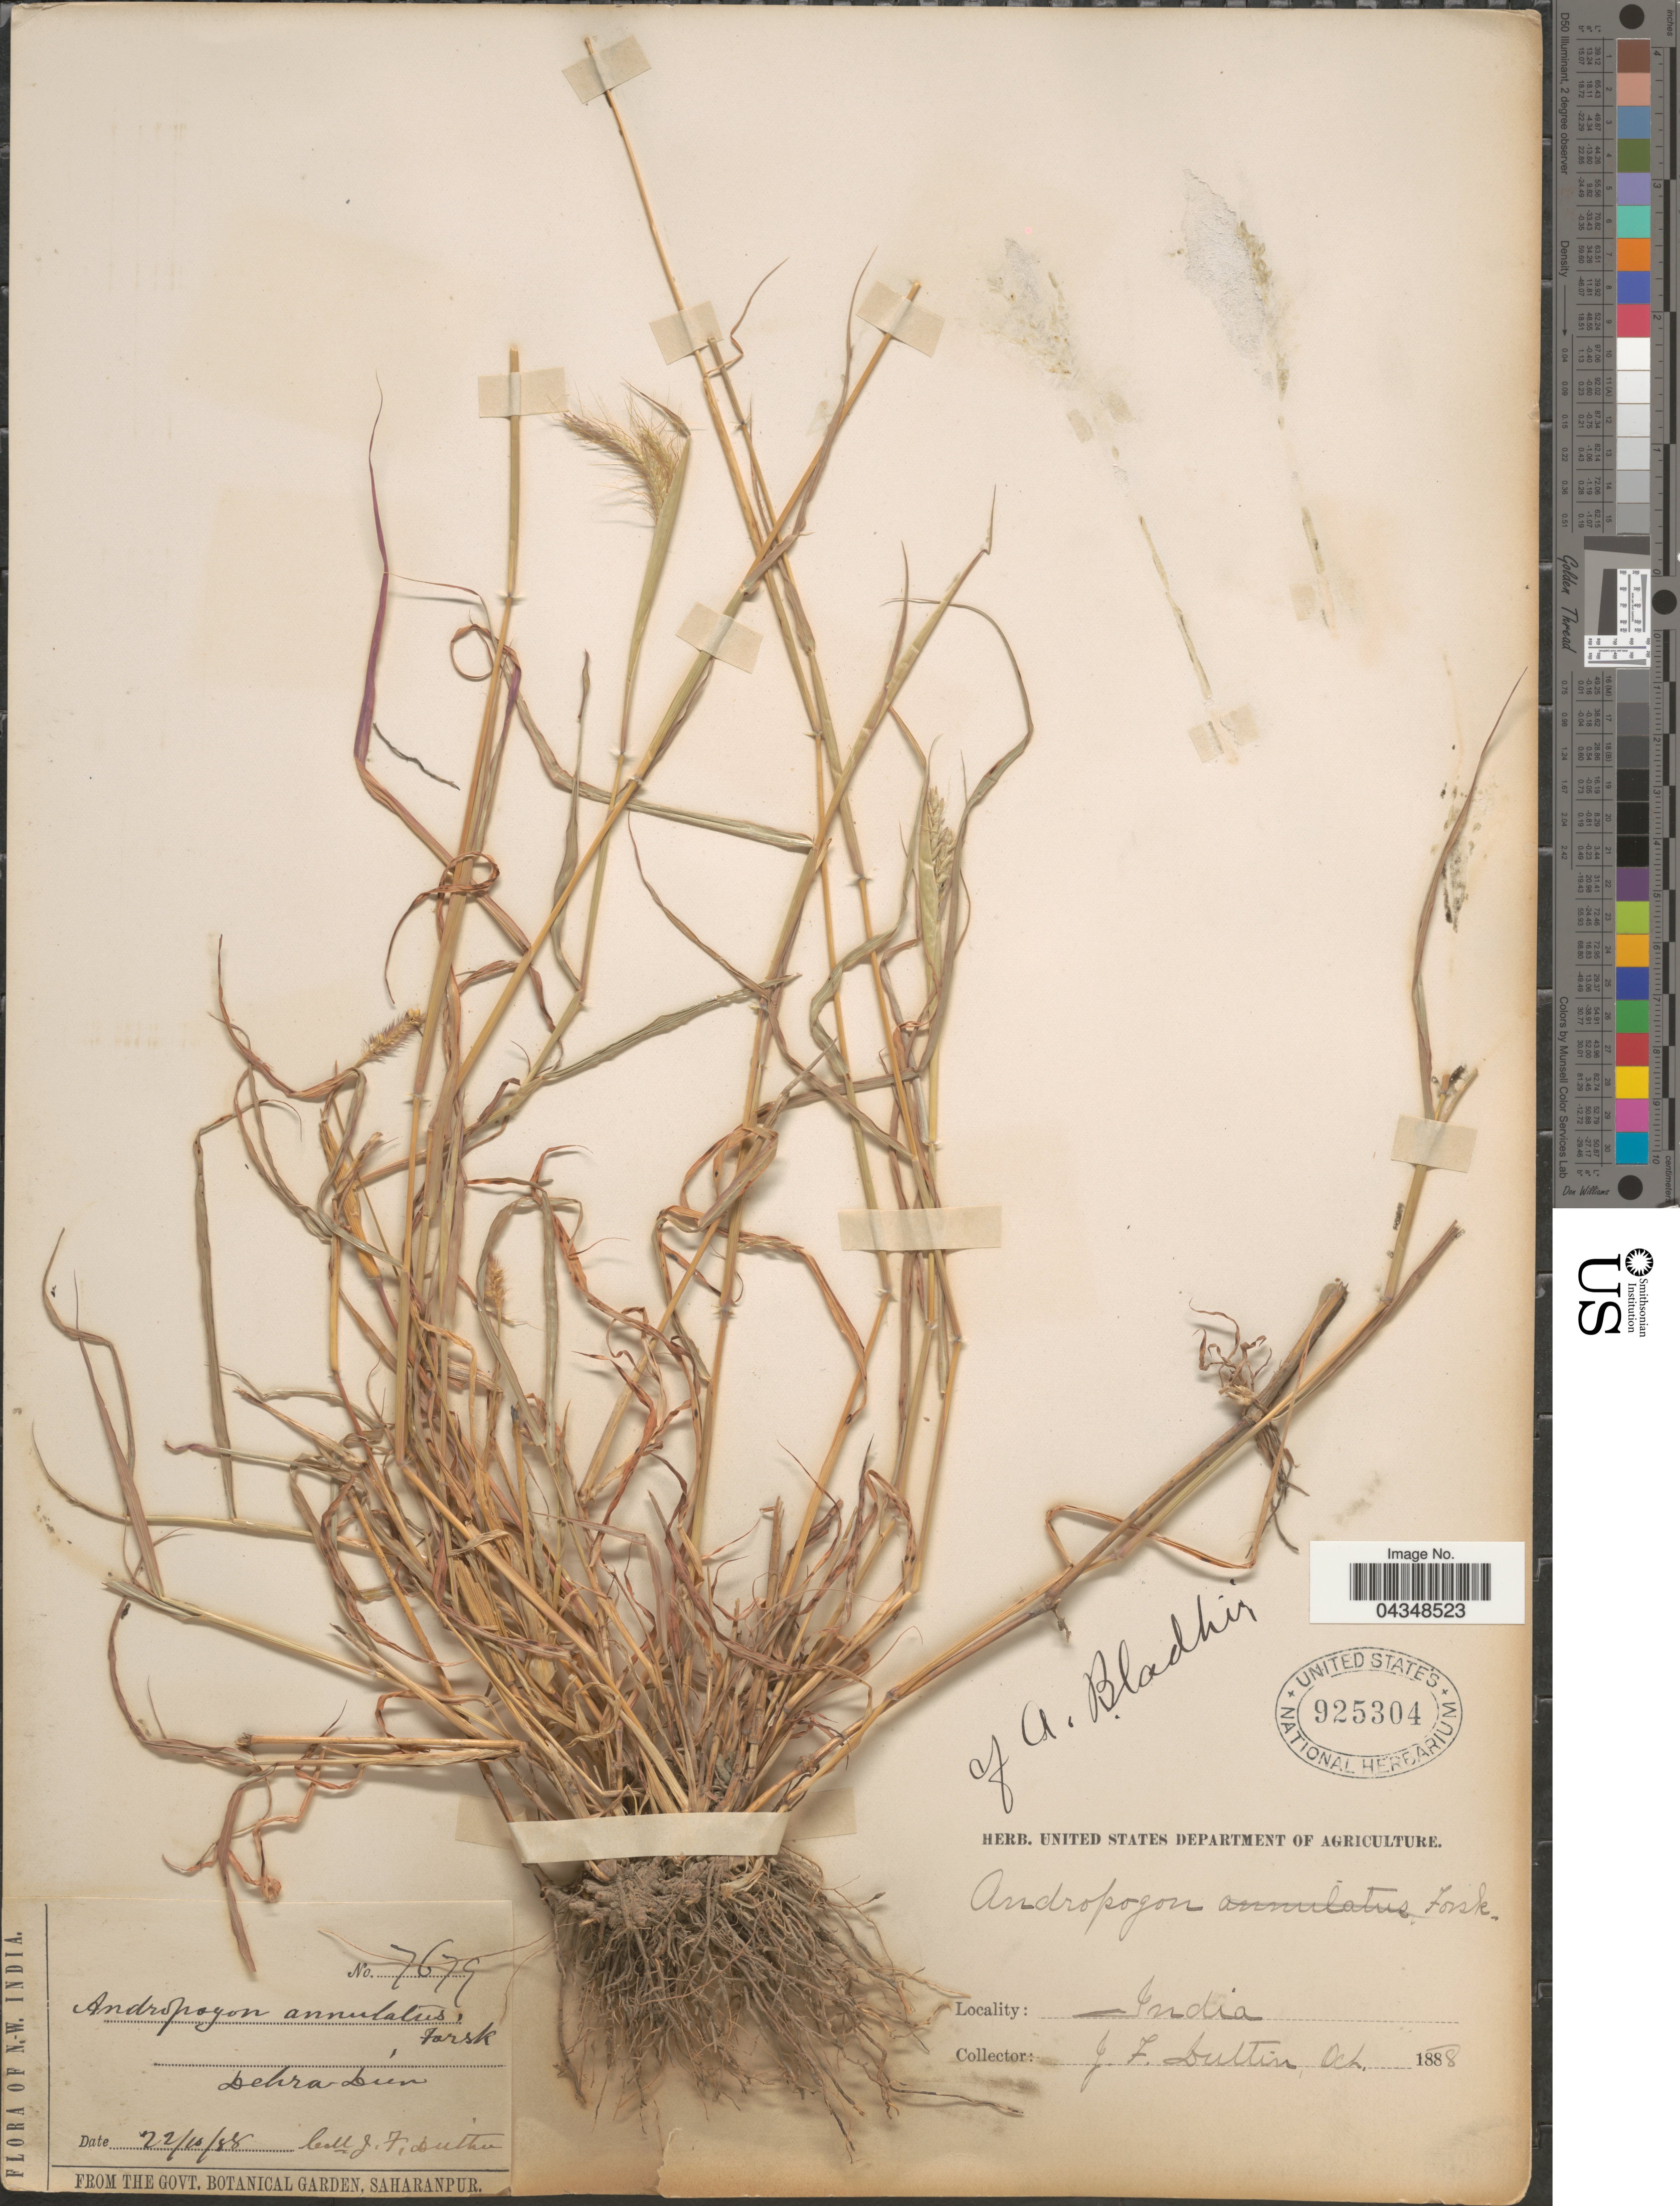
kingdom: Plantae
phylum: Tracheophyta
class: Liliopsida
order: Poales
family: Poaceae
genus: Bothriochloa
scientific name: Bothriochloa bladhii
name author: (Retz.) S.T. Blake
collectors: J. F. Duthie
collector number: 7679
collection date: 1888-10-22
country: India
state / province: Uttarakhand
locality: Dehra Dun.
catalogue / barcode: US 925304